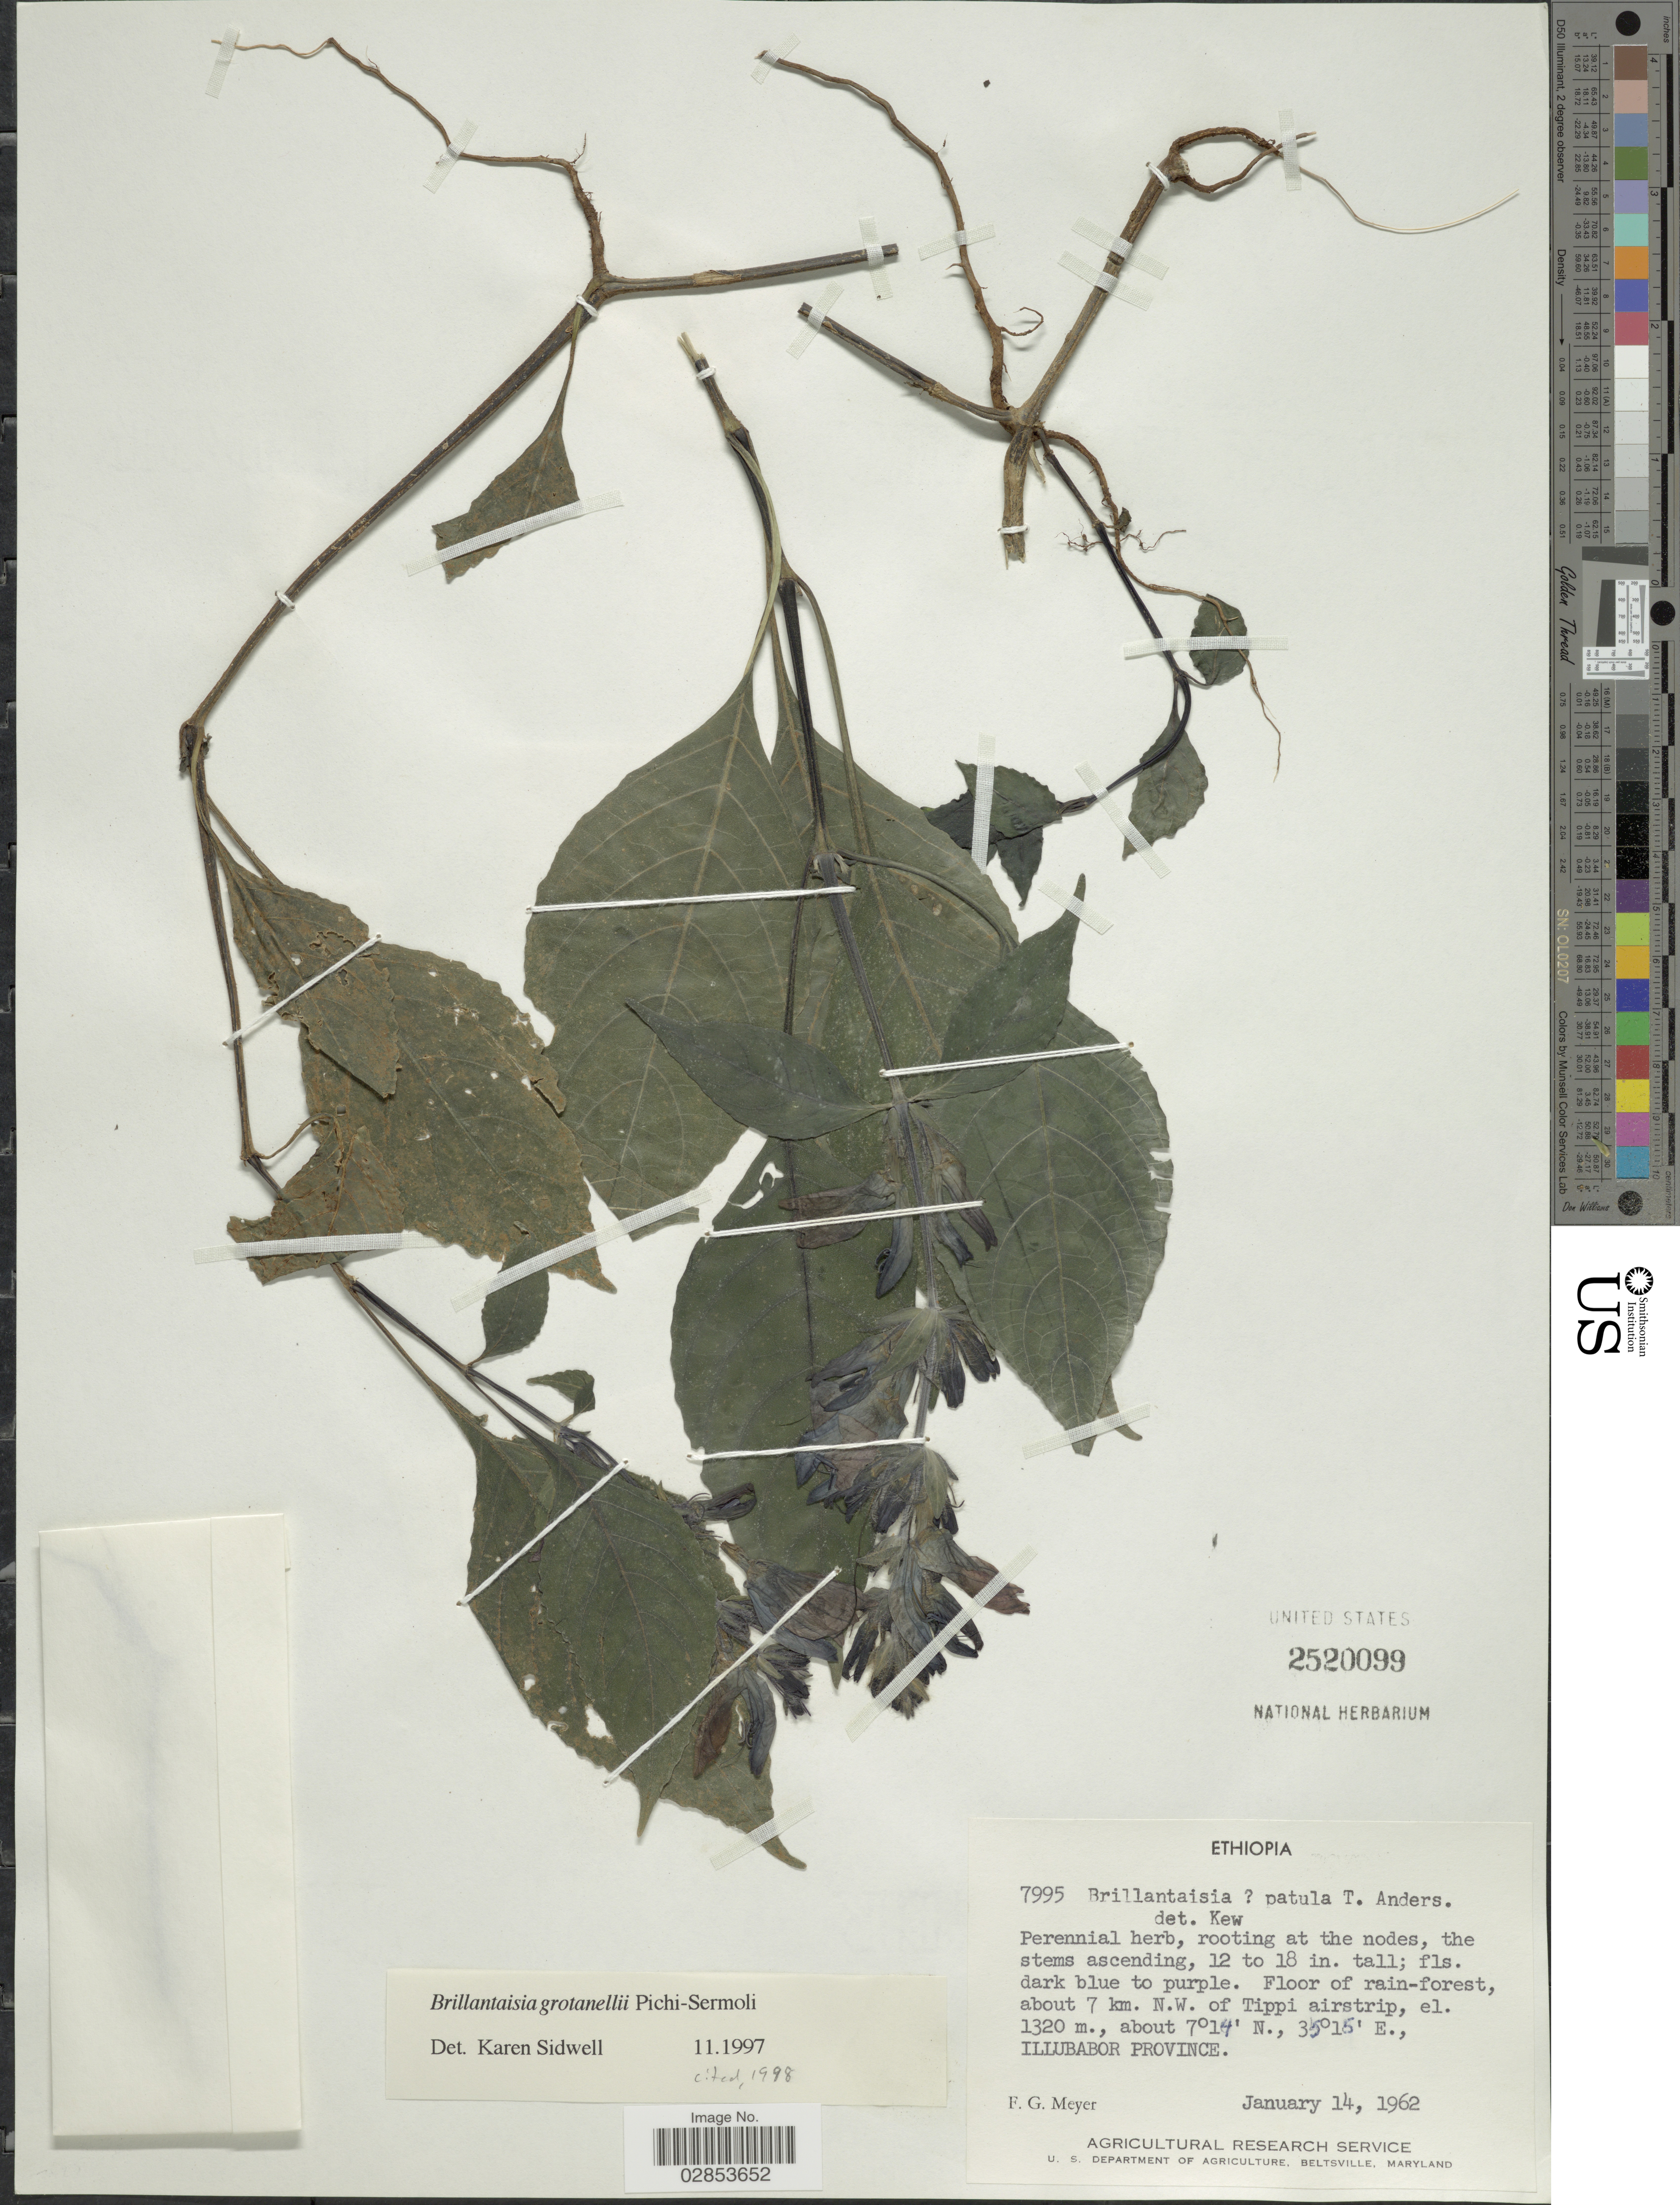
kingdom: Plantae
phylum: Tracheophyta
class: Magnoliopsida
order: Lamiales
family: Acanthaceae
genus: Brillantaisia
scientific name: Brillantaisia grottanellii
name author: Pic. Serm.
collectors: F. G. Meyer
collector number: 7995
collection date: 1962-01-14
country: Ethiopia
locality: About 7 km. N.W. of Tippi airstrip. Illubabor Province.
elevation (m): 1320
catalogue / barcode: US 2520099